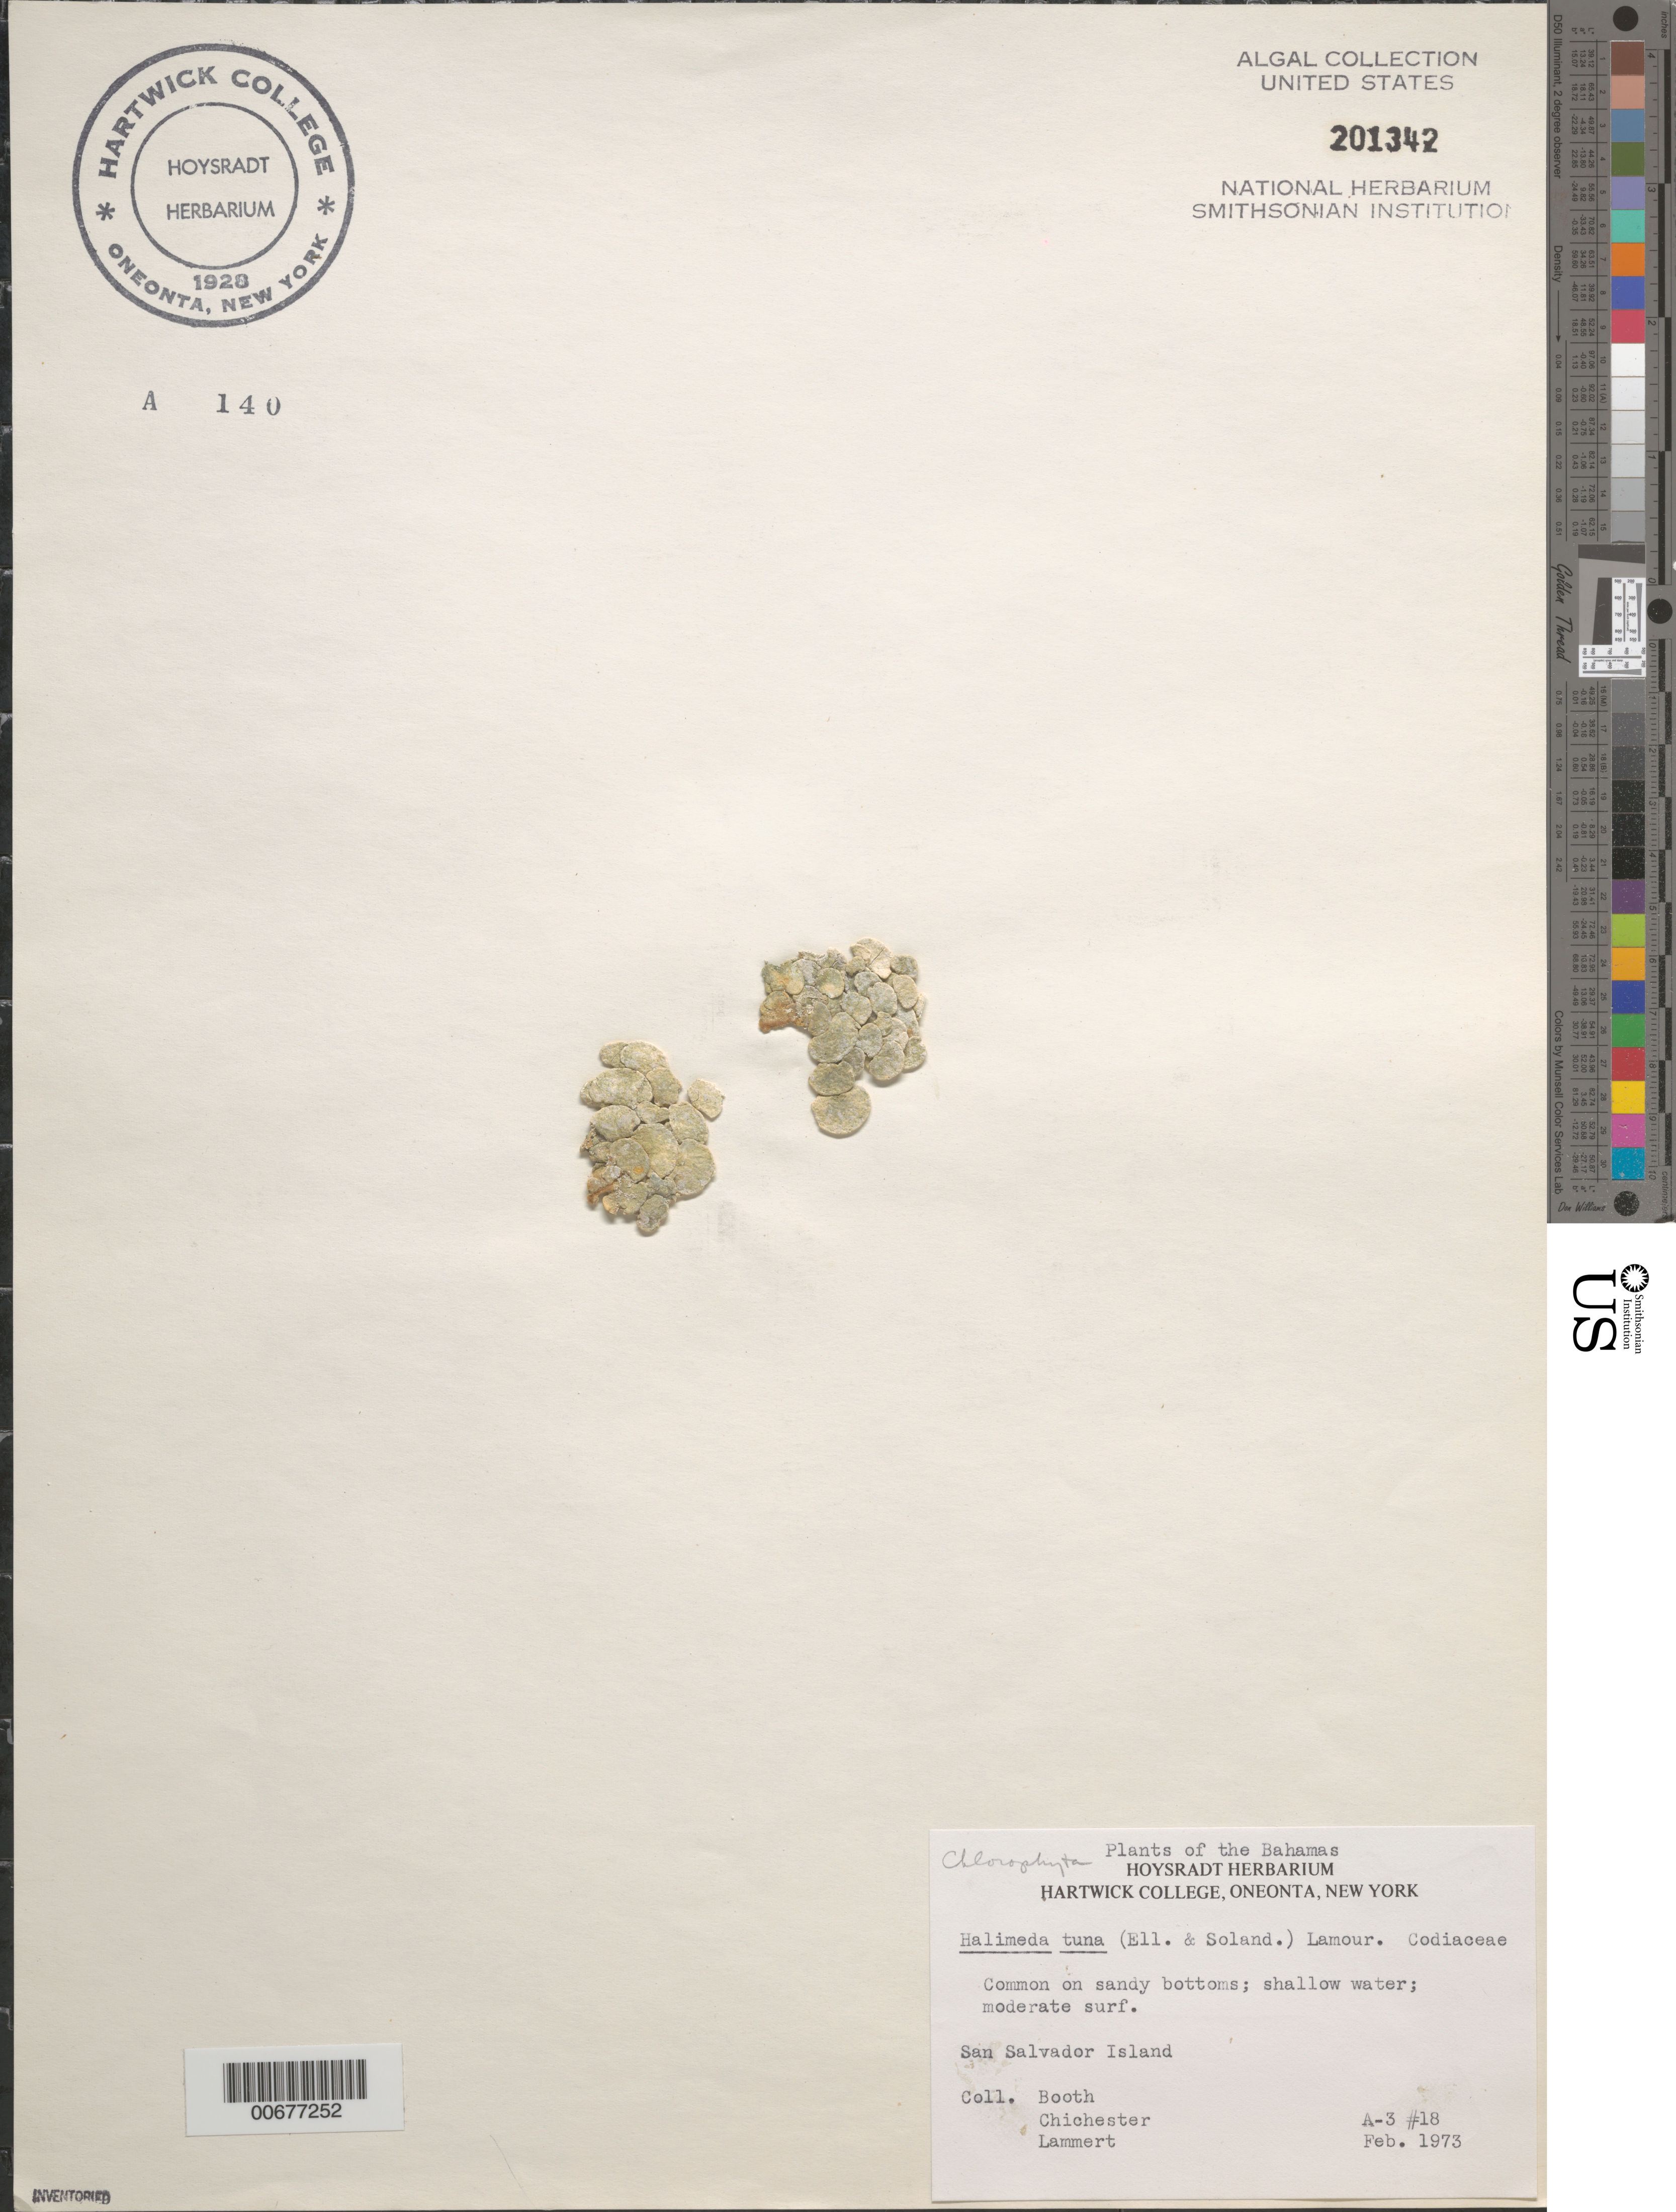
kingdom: Plantae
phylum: Chlorophyta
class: Ulvophyceae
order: Bryopsidales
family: Halimedaceae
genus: Halimeda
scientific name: Halimeda tuna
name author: (J. Ellis & Sol.) J.V.Lamouroux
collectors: -. Booth, -. Chichester & -. Lammert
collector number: A-3 18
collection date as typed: Feb 1973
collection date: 1973-02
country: Bahamas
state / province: San Salvador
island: San Salvador Island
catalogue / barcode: US 201342